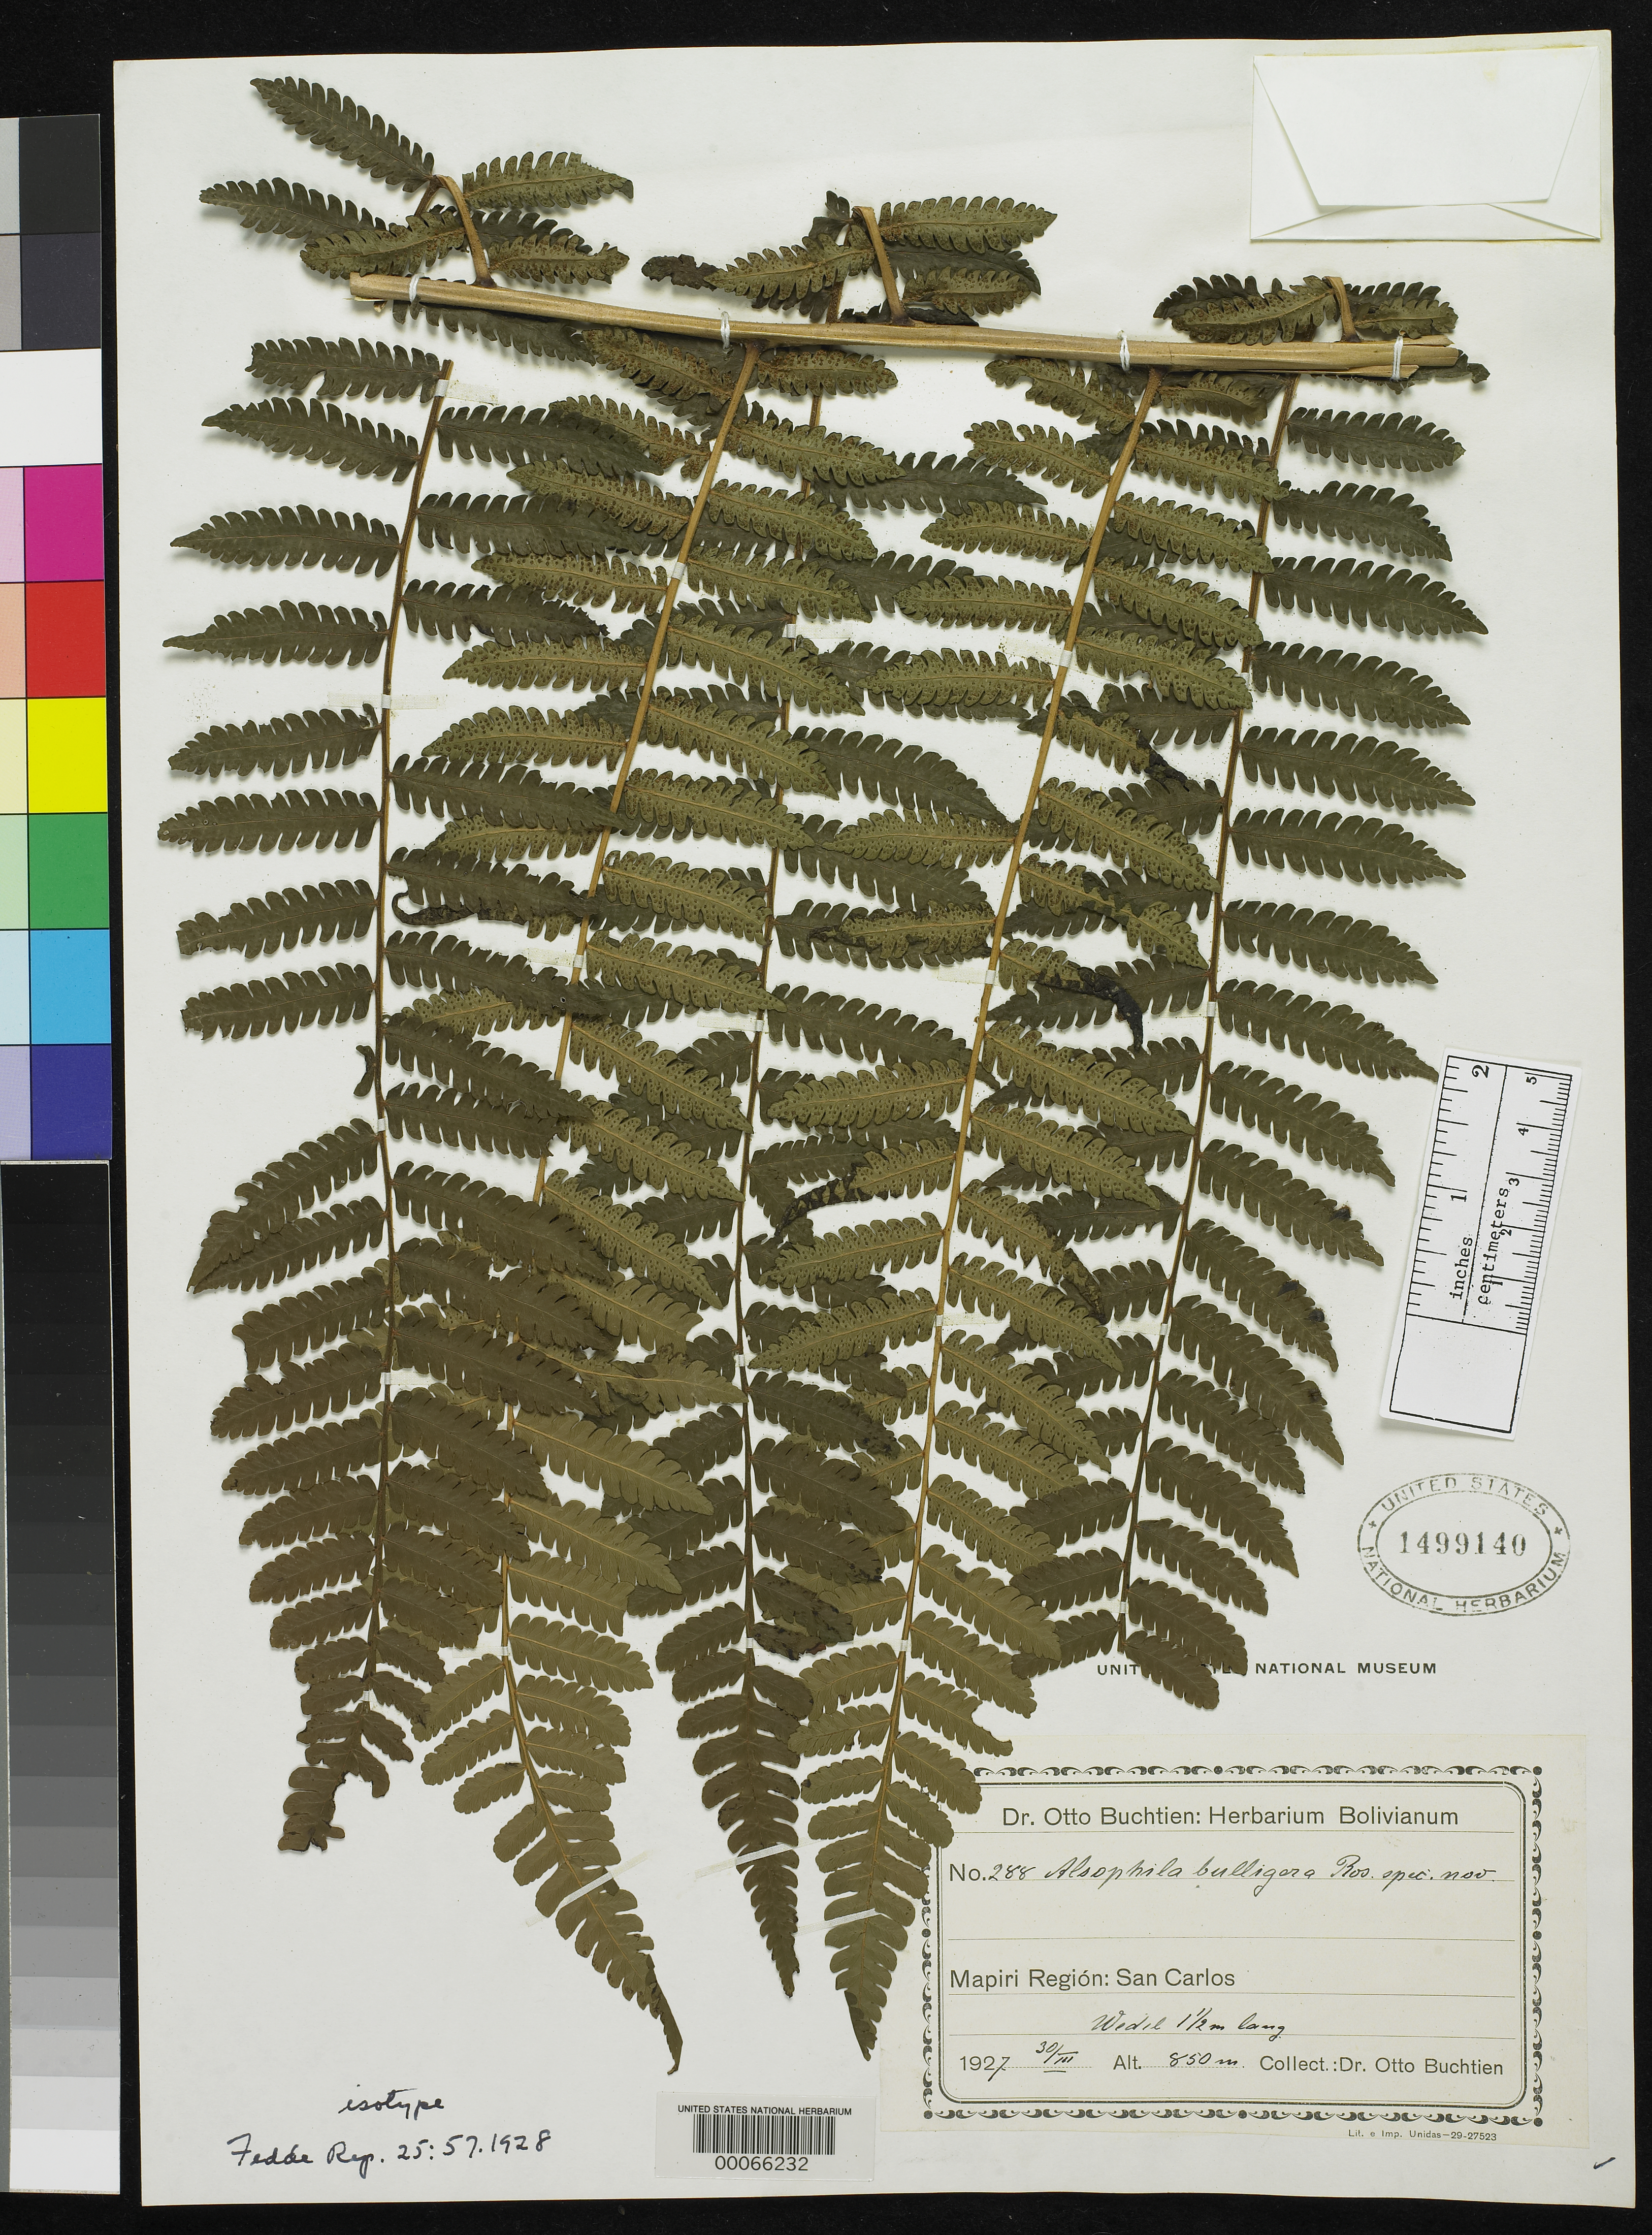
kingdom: Plantae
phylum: Tracheophyta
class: Polypodiopsida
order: Cyatheales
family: Cyatheaceae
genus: Alsophila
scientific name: Alsophila bulligera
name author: Rosenst.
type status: Isotype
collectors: O. Buchtien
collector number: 288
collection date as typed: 30 Mar 1927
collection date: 1927-03-30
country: Bolivia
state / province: La Paz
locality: San Carlos.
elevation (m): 850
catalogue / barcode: US 1499140